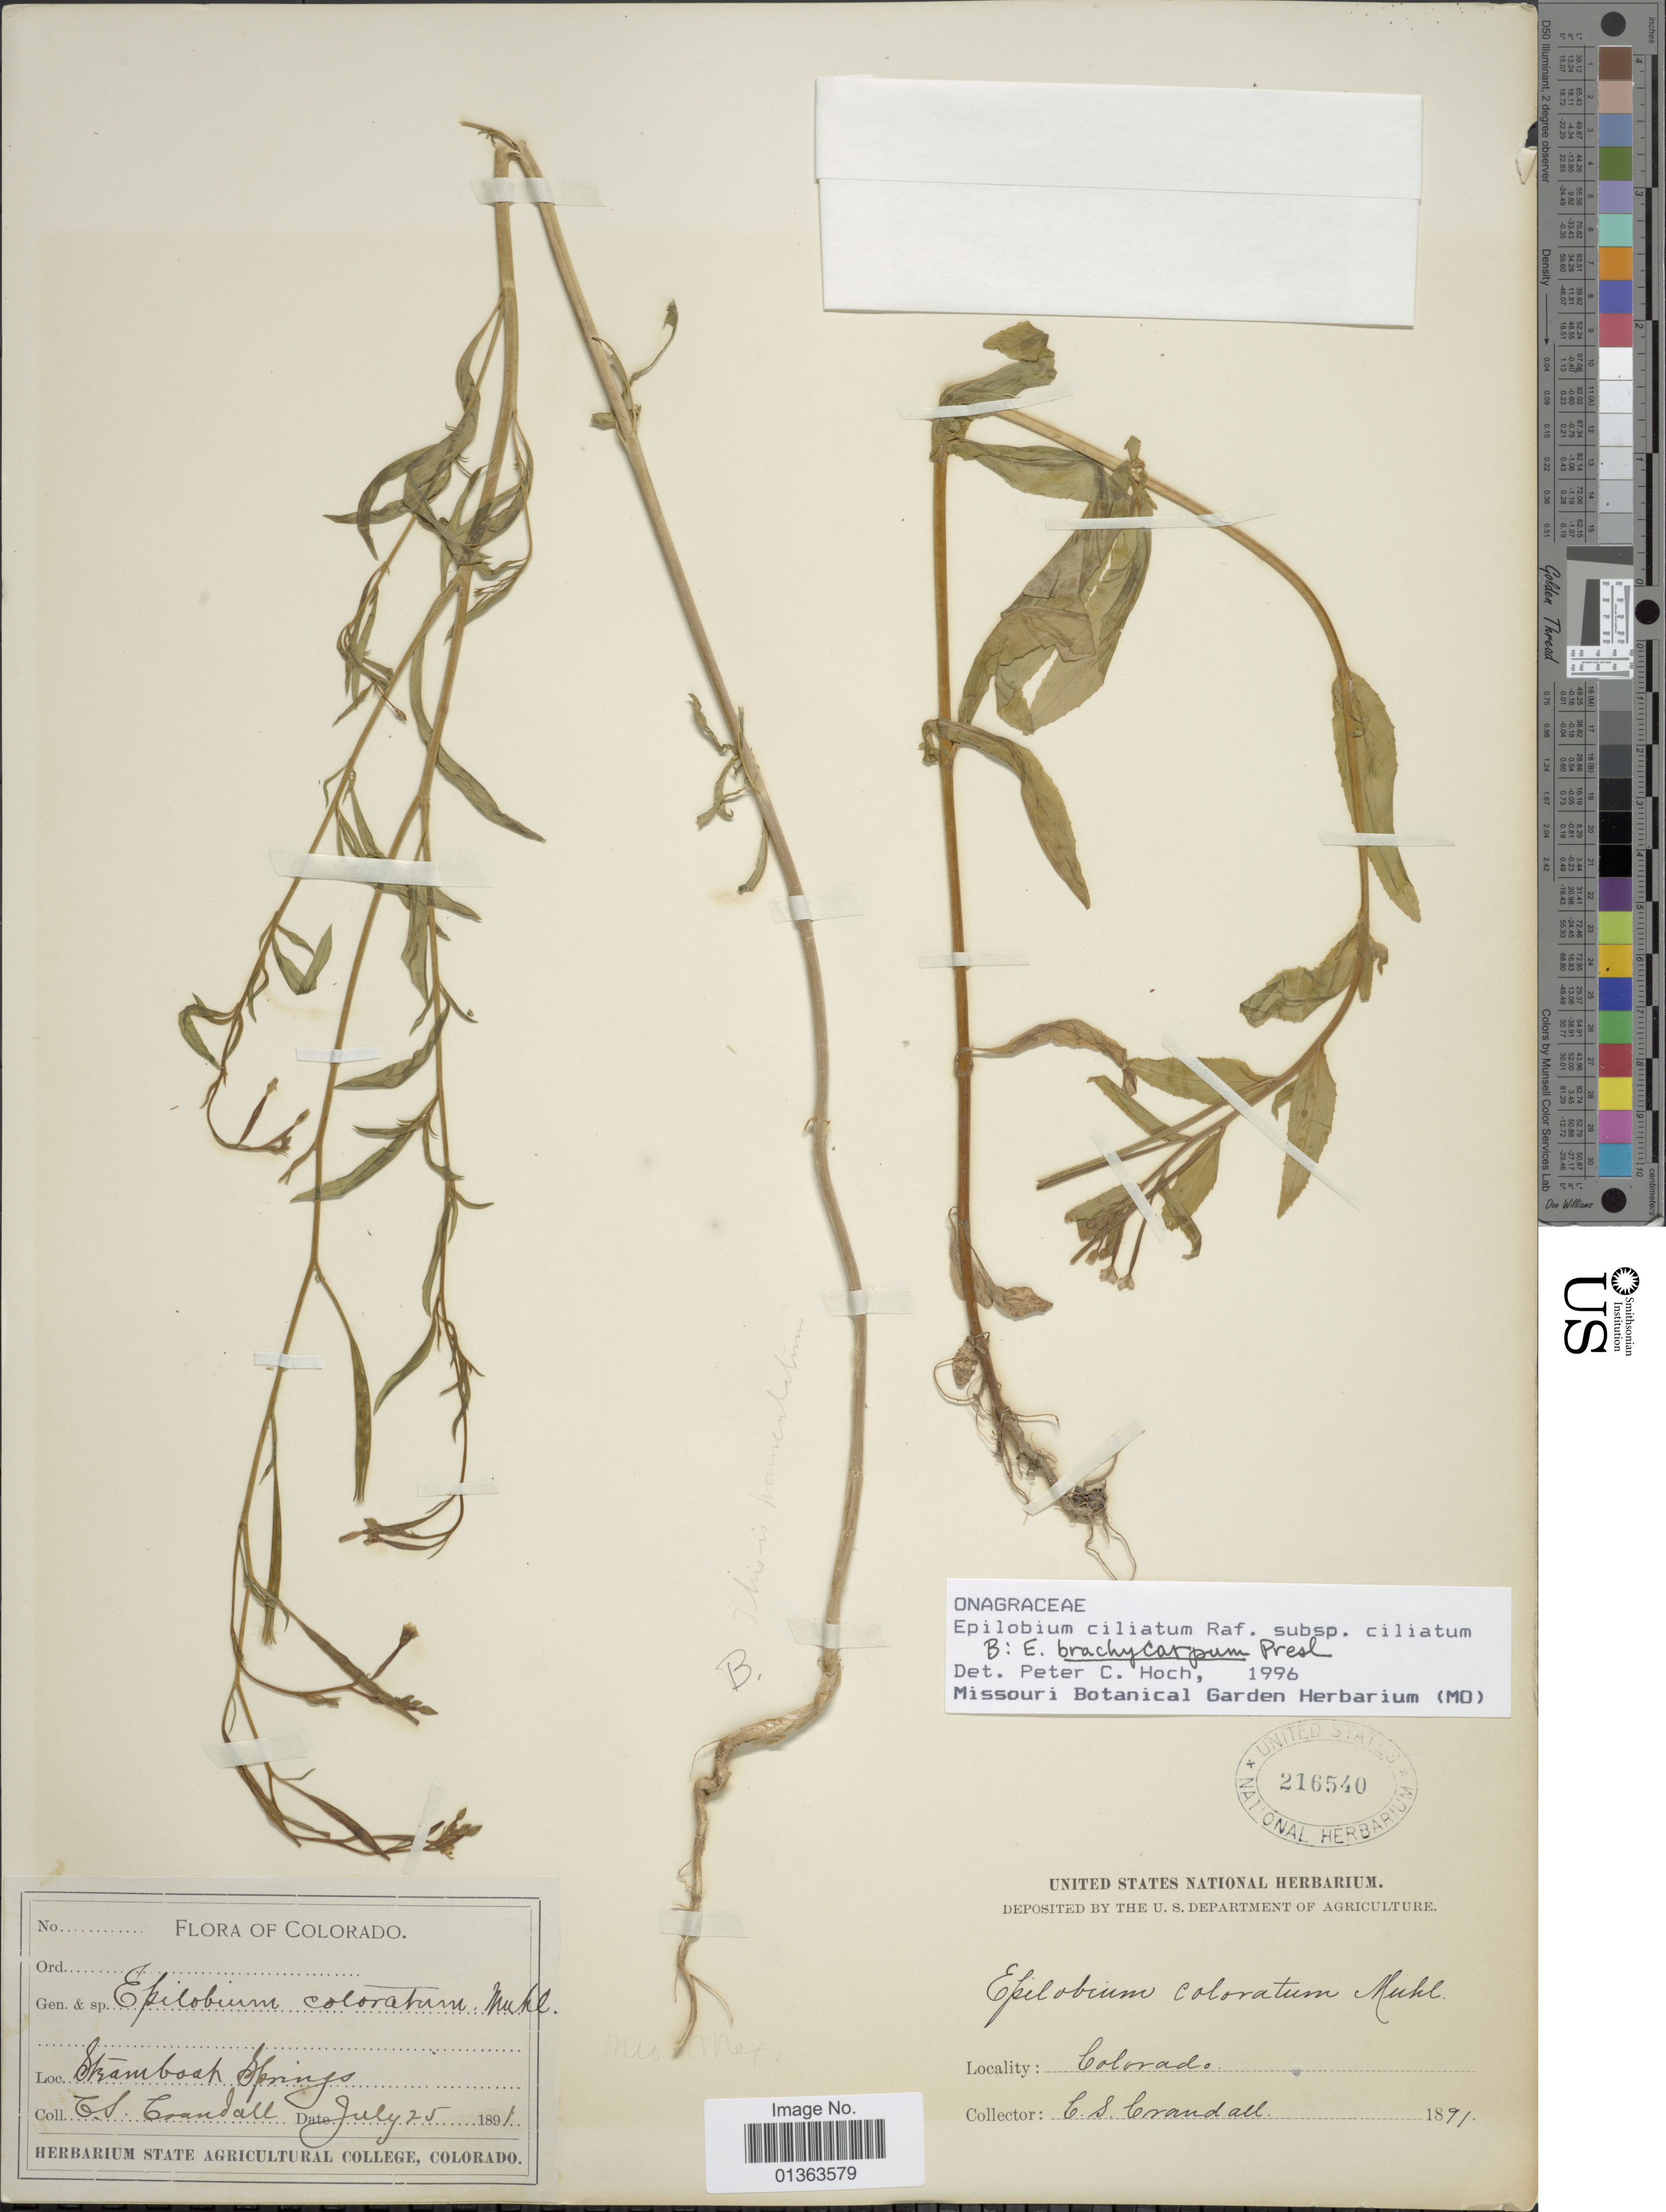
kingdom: Plantae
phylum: Tracheophyta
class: Magnoliopsida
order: Myrtales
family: Onagraceae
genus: Epilobium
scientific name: Epilobium ciliatum subsp. ciliatum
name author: Raf.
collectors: C. Crandall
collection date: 1891-07-25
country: United States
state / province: Colorado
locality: Steamboat Springs.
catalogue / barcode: US 216540